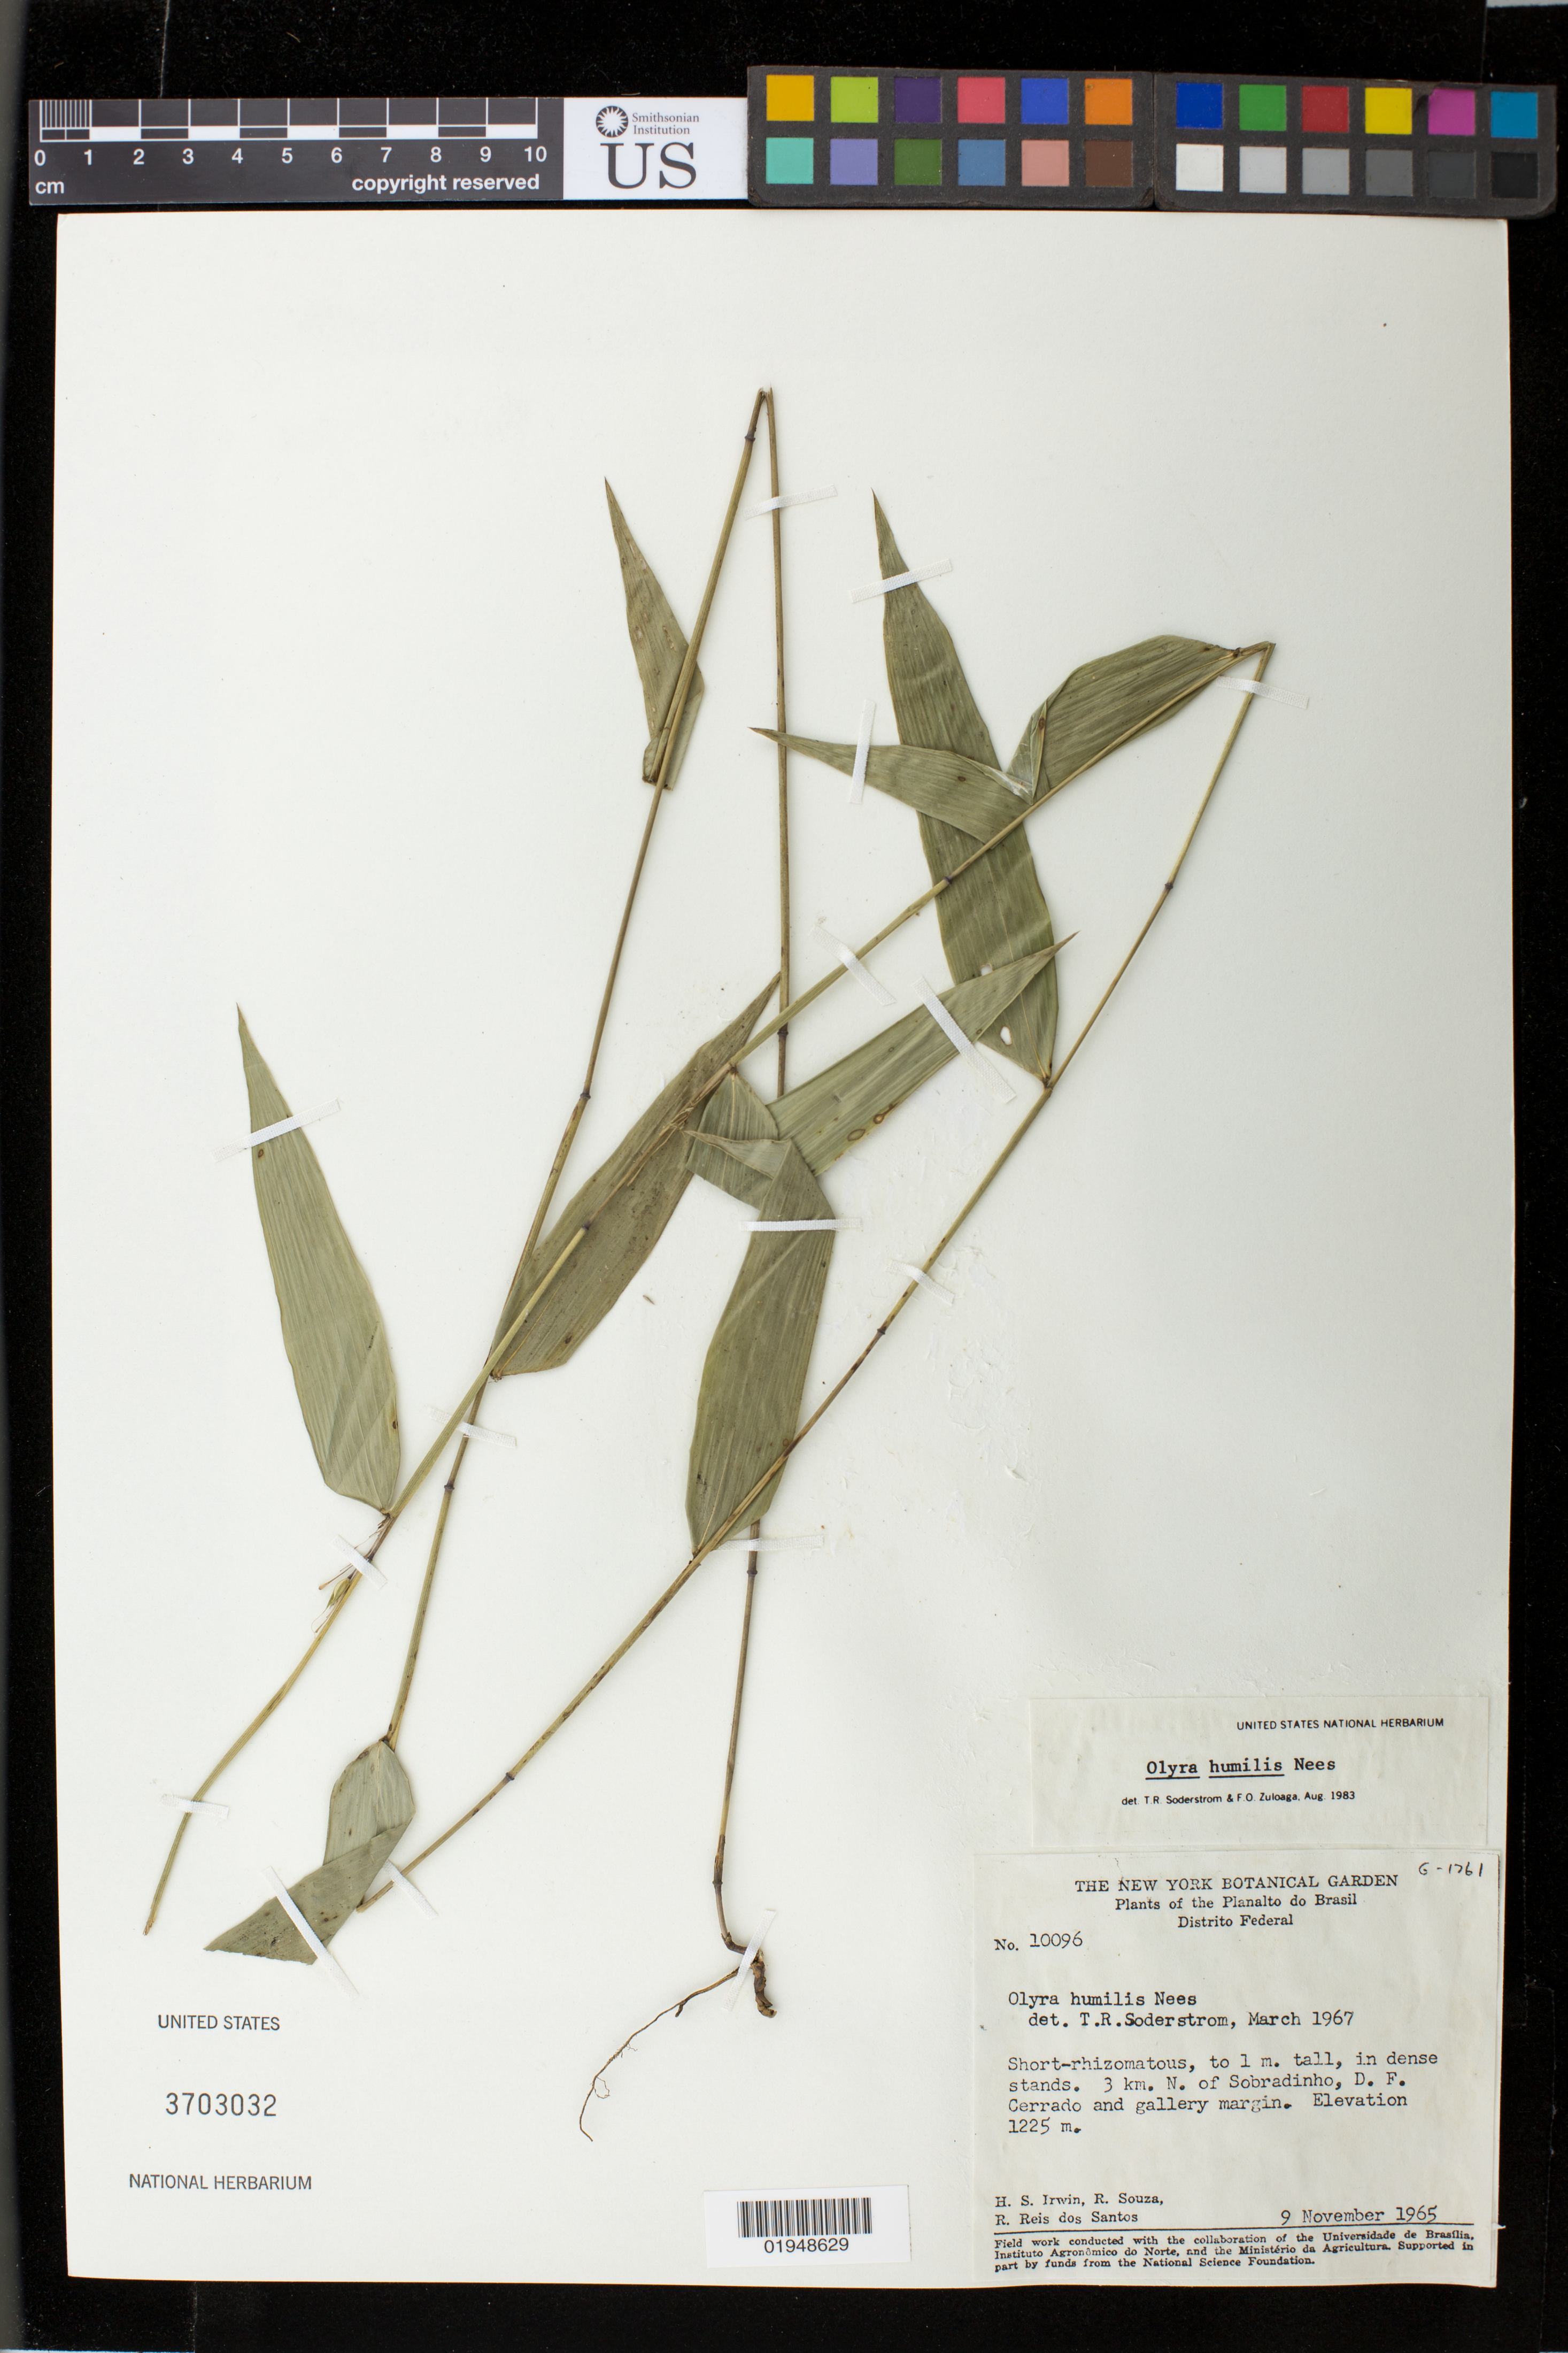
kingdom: Plantae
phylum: Tracheophyta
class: Liliopsida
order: Poales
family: Poaceae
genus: Olyra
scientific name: Olyra humilis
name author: Nees in Mart.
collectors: H. Irwin, R. Souza & R. Reis dos Santos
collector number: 10096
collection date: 1965-11-09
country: Brazil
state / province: Distrito Federal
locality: Planalto do Brasil, 3 km. N. of Sobradinho, D. F. Cerrado and gallery margin.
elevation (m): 1225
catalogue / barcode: US 3703032